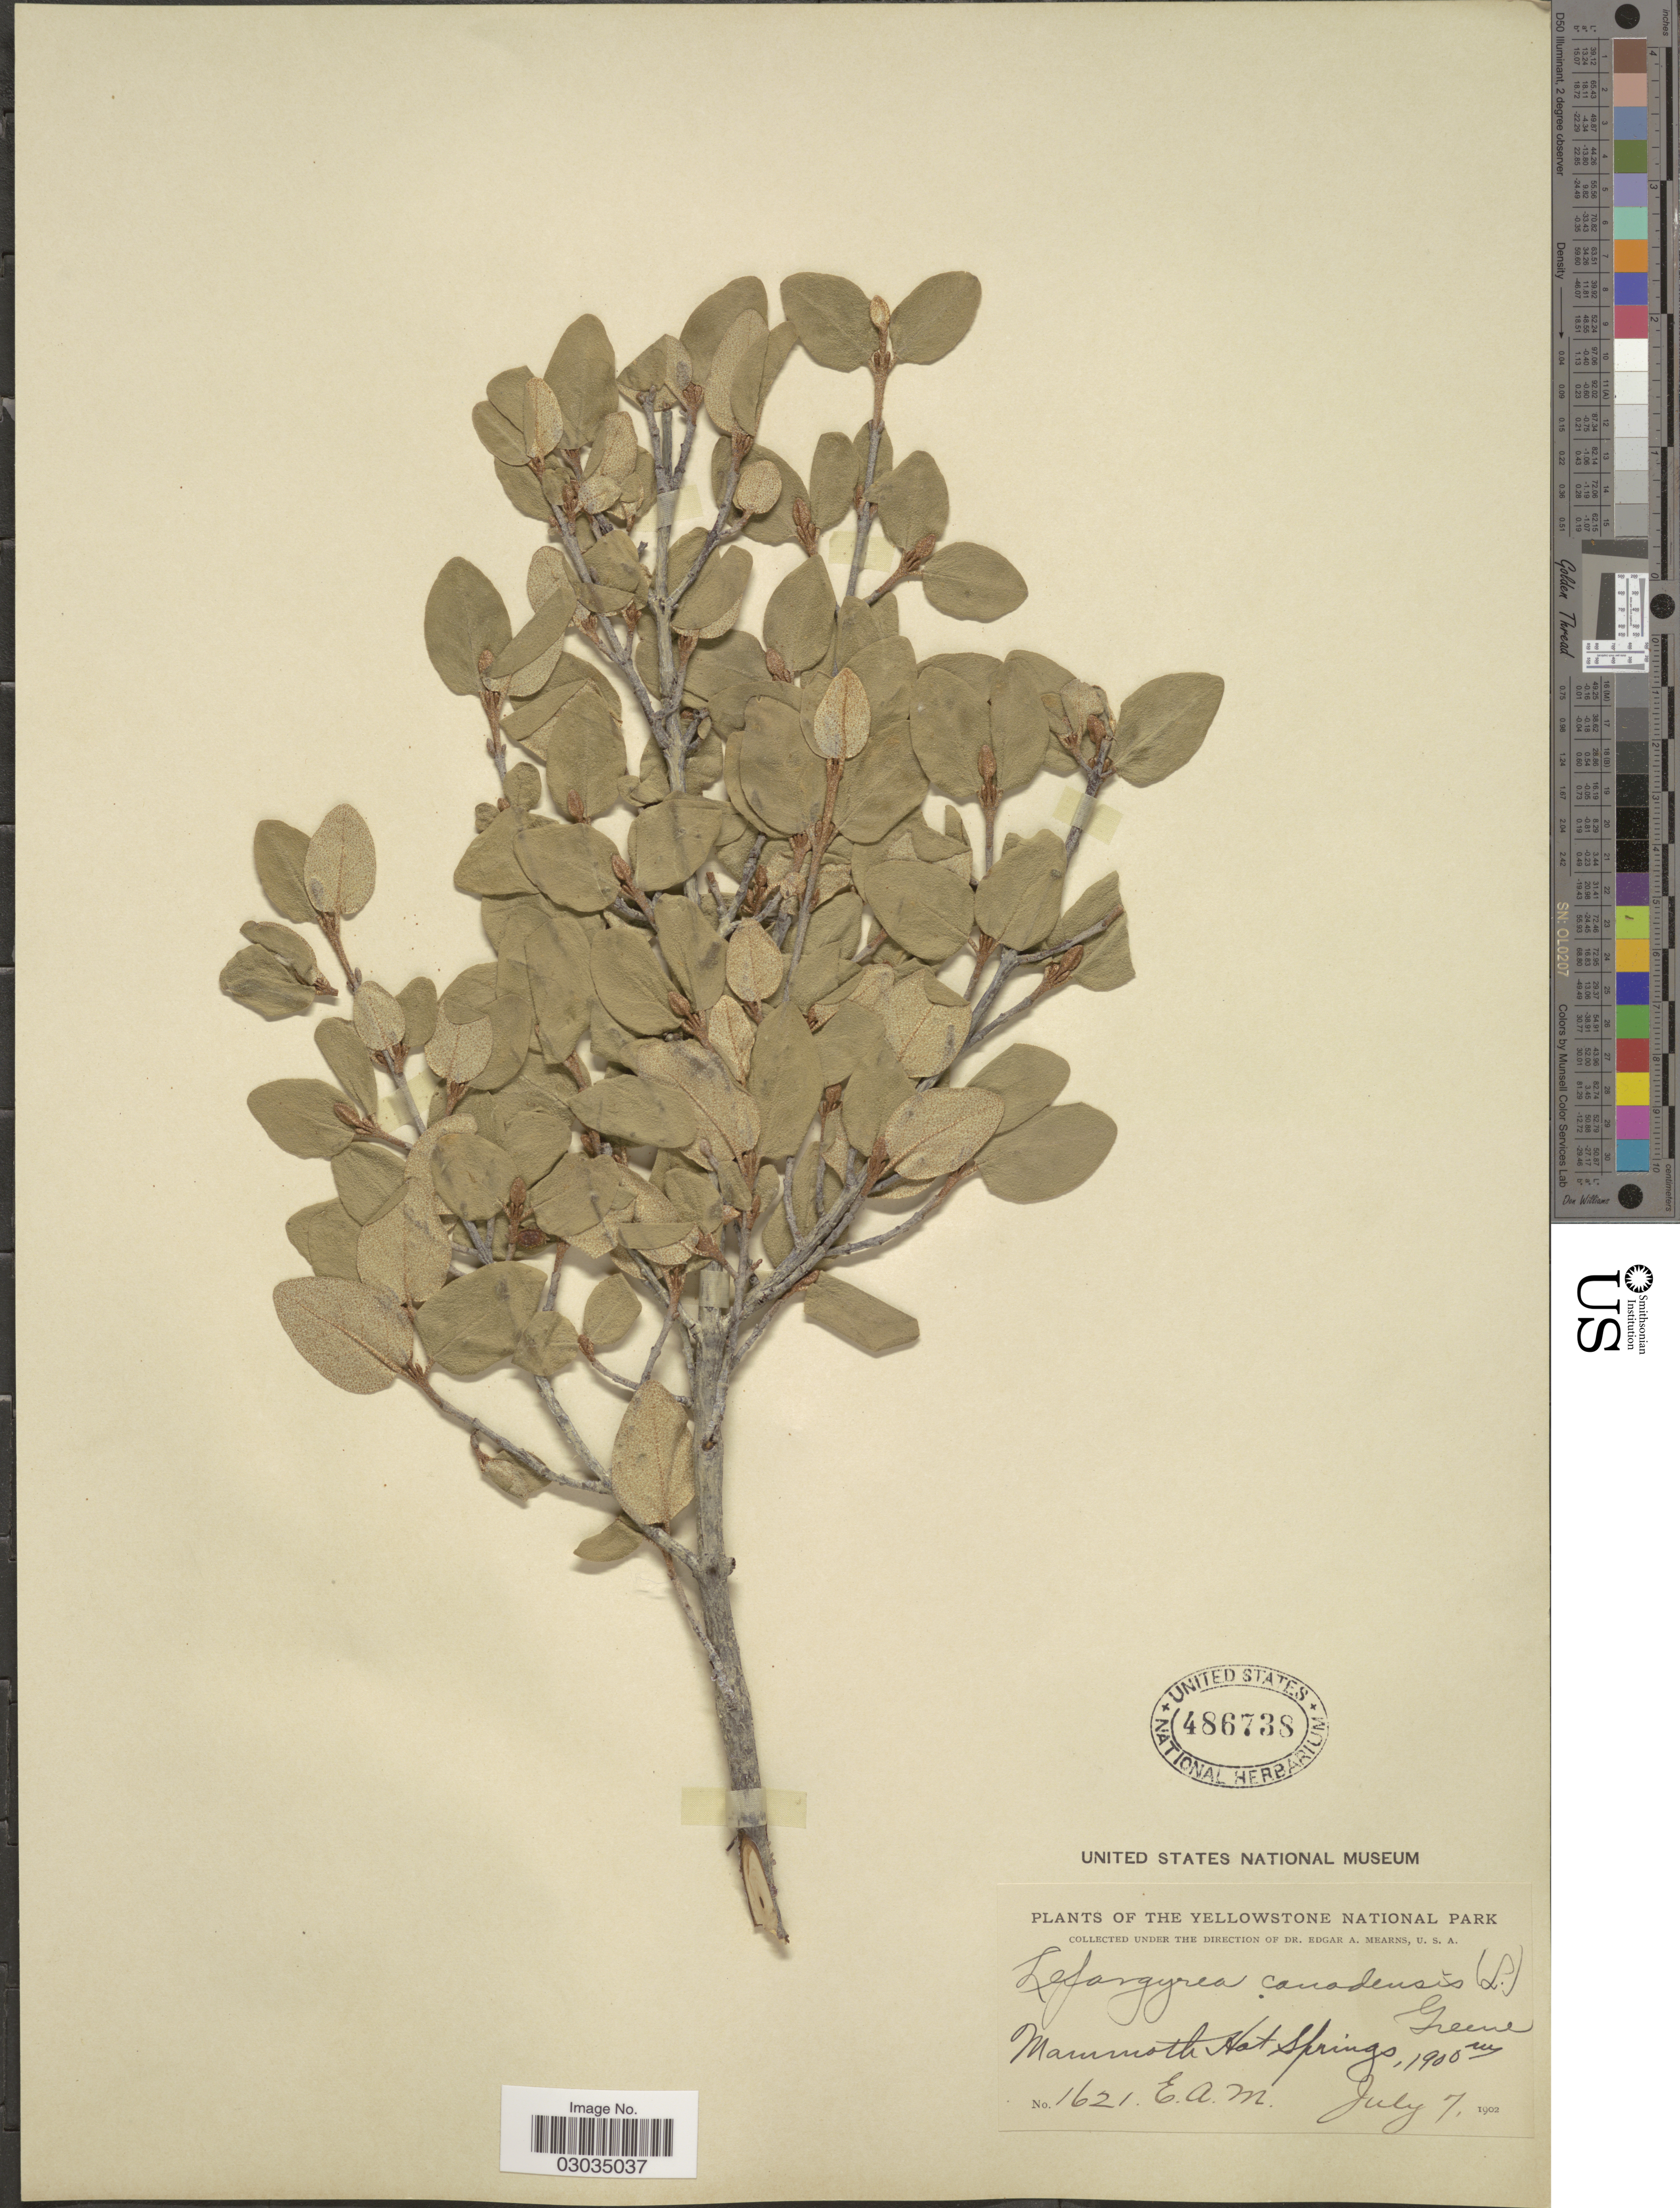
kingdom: Plantae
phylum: Tracheophyta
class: Magnoliopsida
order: Rosales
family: Elaeagnaceae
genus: Shepherdia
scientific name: Shepherdia canadensis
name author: (L.) Nutt.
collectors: E. A. Mearns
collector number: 1621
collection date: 1902-07-07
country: United States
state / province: Wyoming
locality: The Yellowstone National Park, Mammoth Hot Springs.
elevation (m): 1900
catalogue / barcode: US 486738